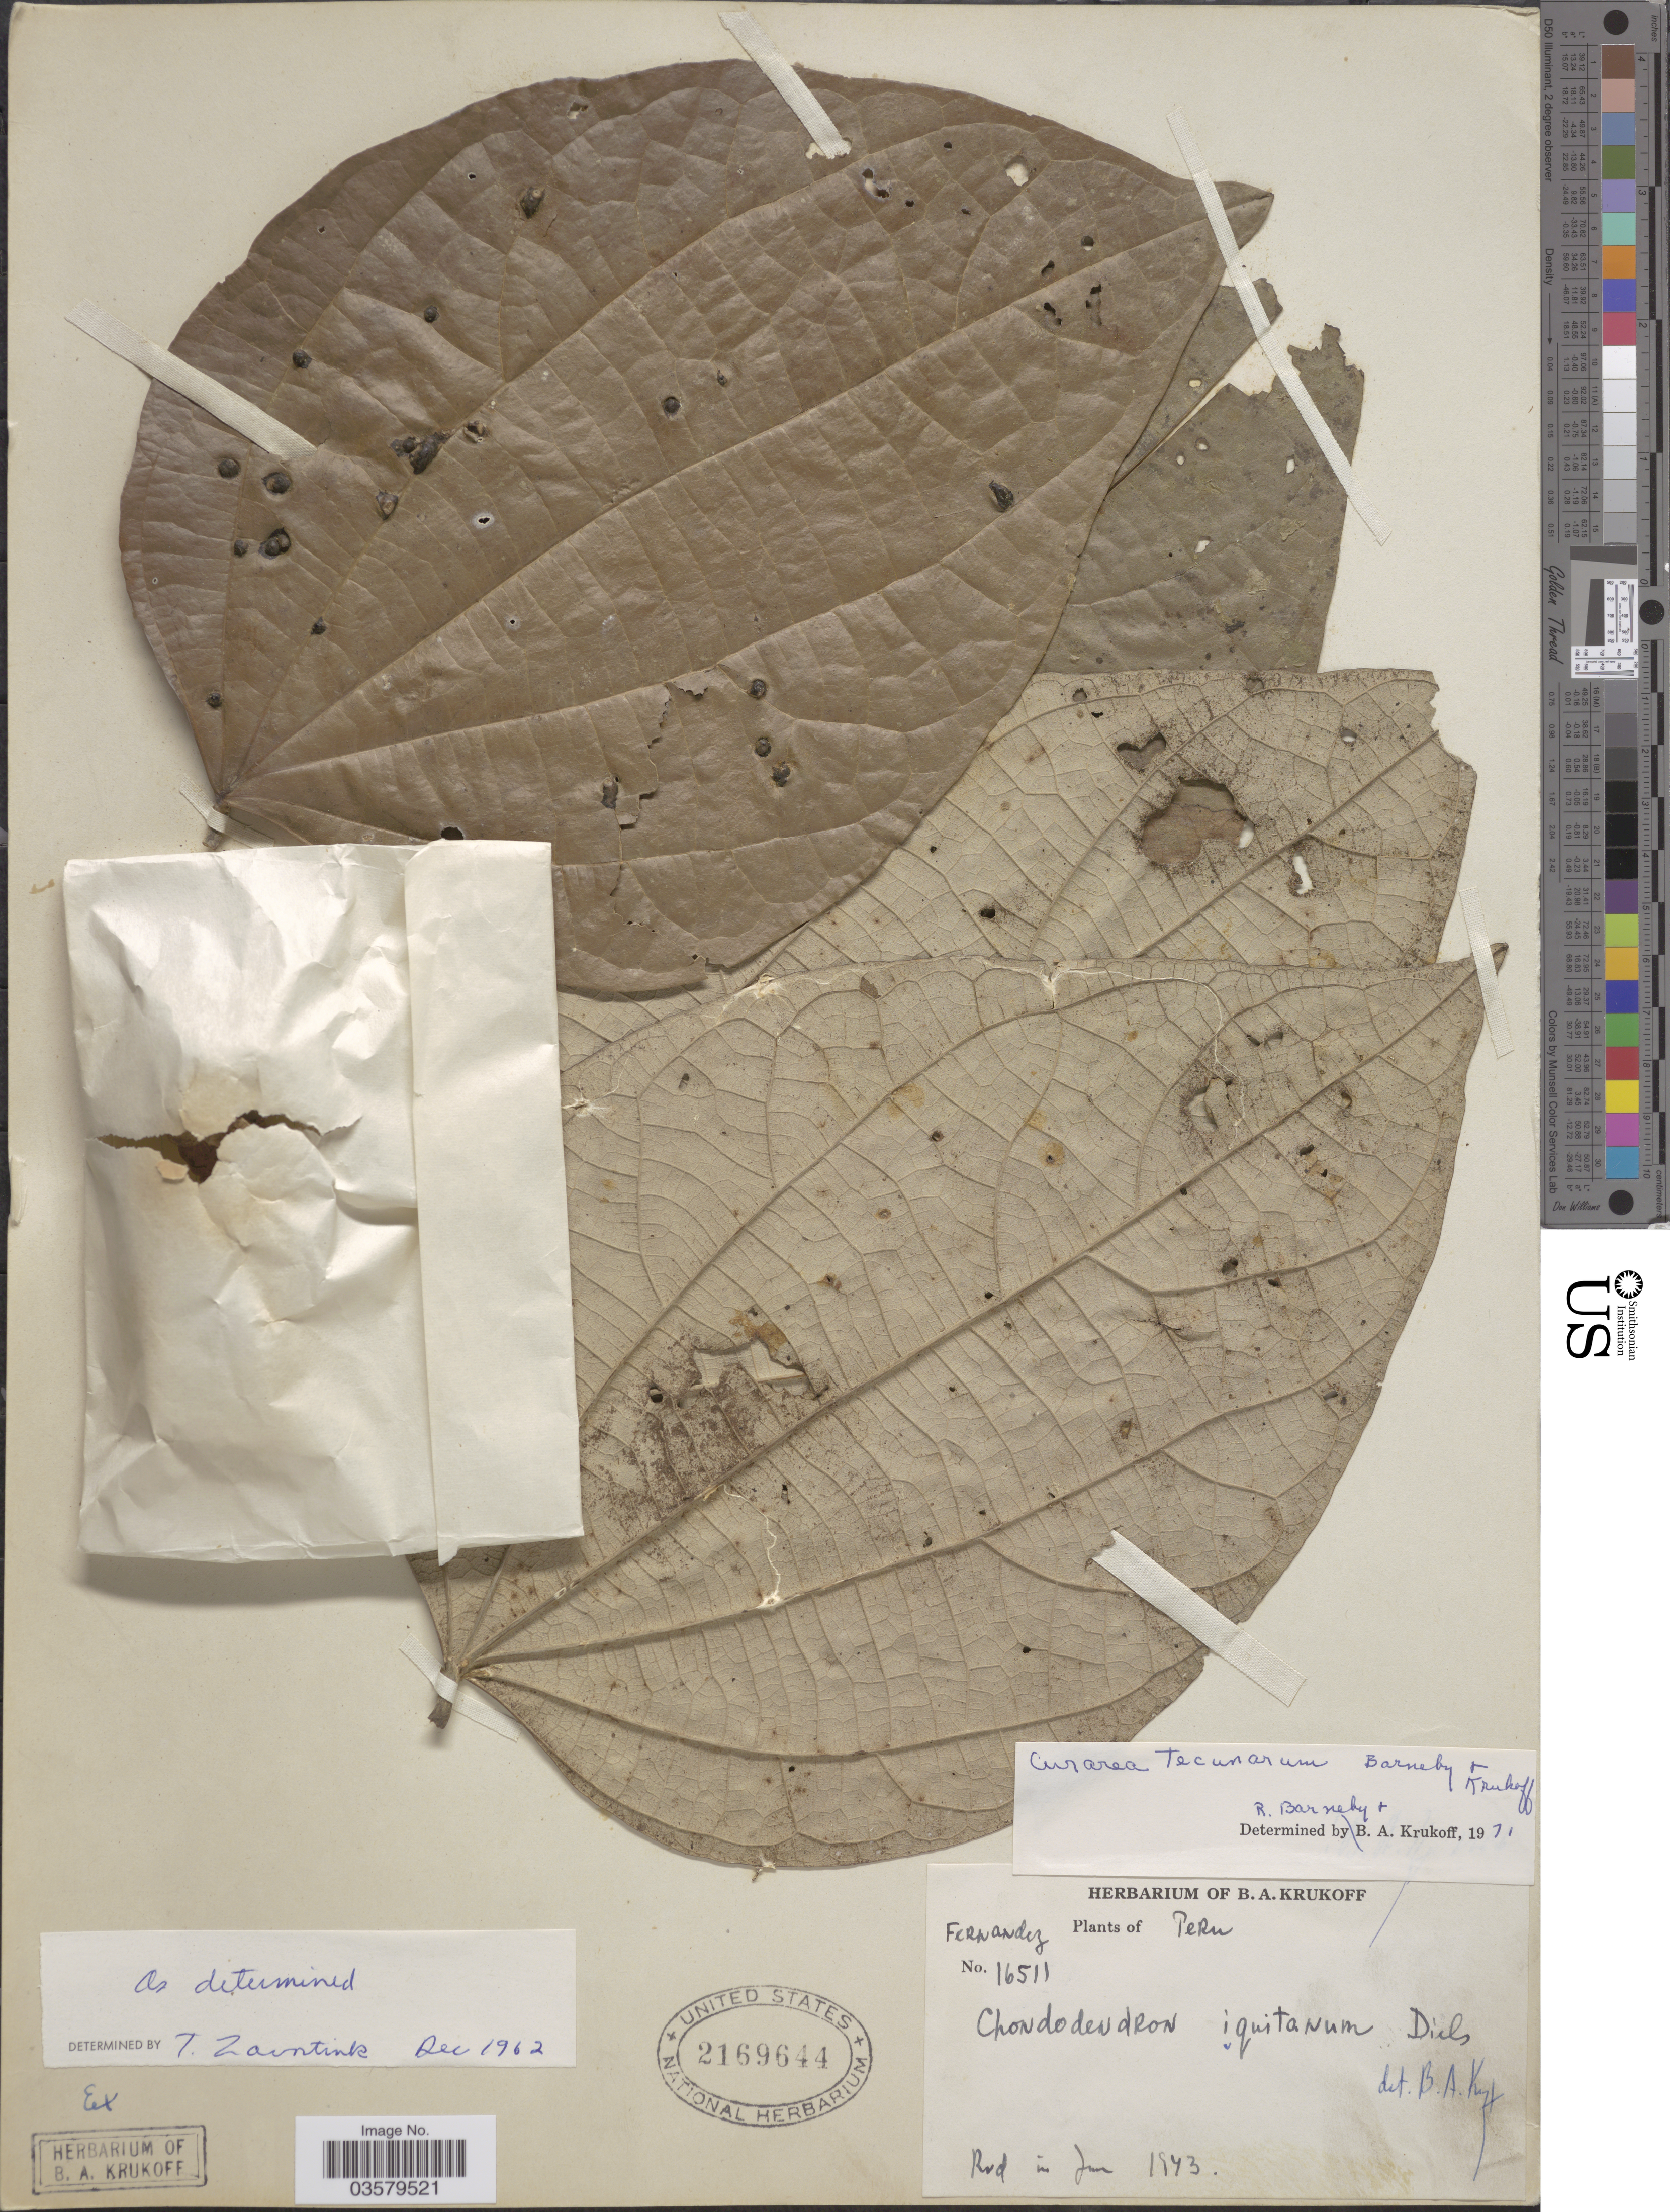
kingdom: Plantae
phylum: Tracheophyta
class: Magnoliopsida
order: Ranunculales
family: Menispermaceae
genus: Curarea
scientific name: Curarea tecunarum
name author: Barneby & Krukoff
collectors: -- Fernandez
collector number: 16511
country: Peru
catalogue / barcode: US 2169644